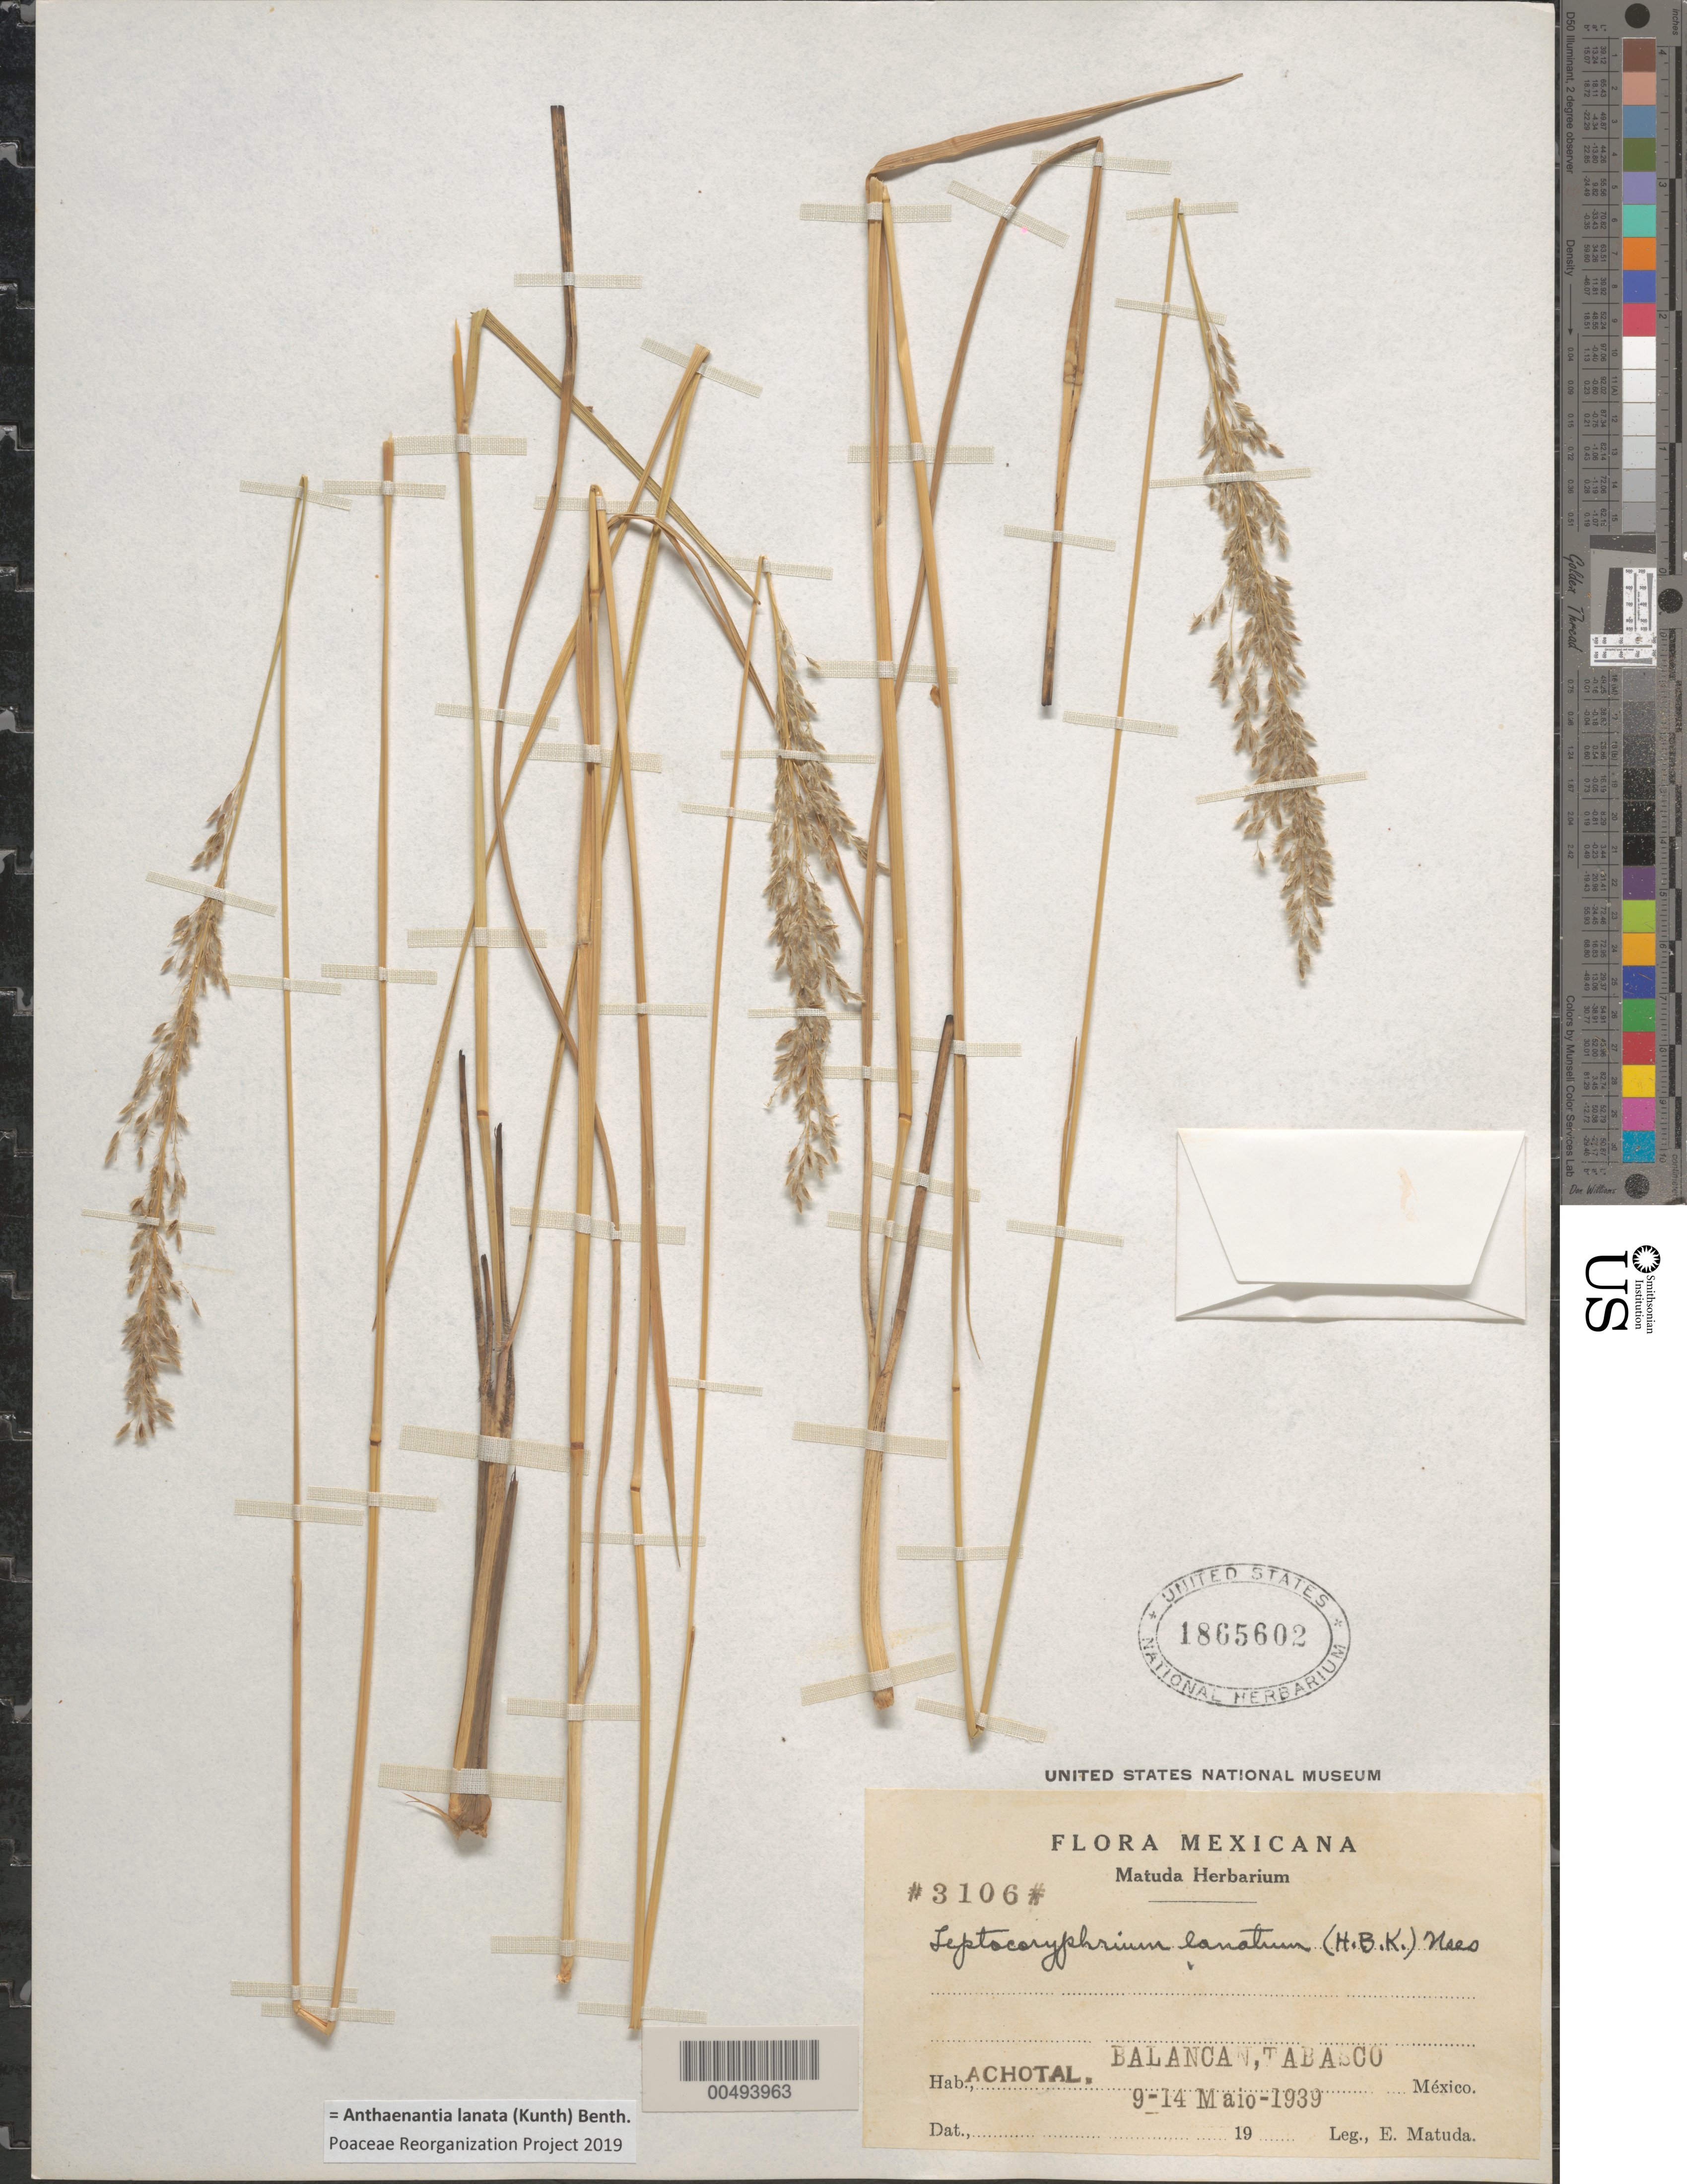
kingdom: Plantae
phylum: Tracheophyta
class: Liliopsida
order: Poales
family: Poaceae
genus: Leptocoryphium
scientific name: Leptocoryphium lanatum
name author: (Kunth) Nees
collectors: E. Matuda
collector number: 3106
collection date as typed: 9 May 1939 to 14 May 1939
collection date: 1939-05-09/1939-05-14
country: Mexico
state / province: Tabasco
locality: Achotal, Balanca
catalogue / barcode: US 1865602